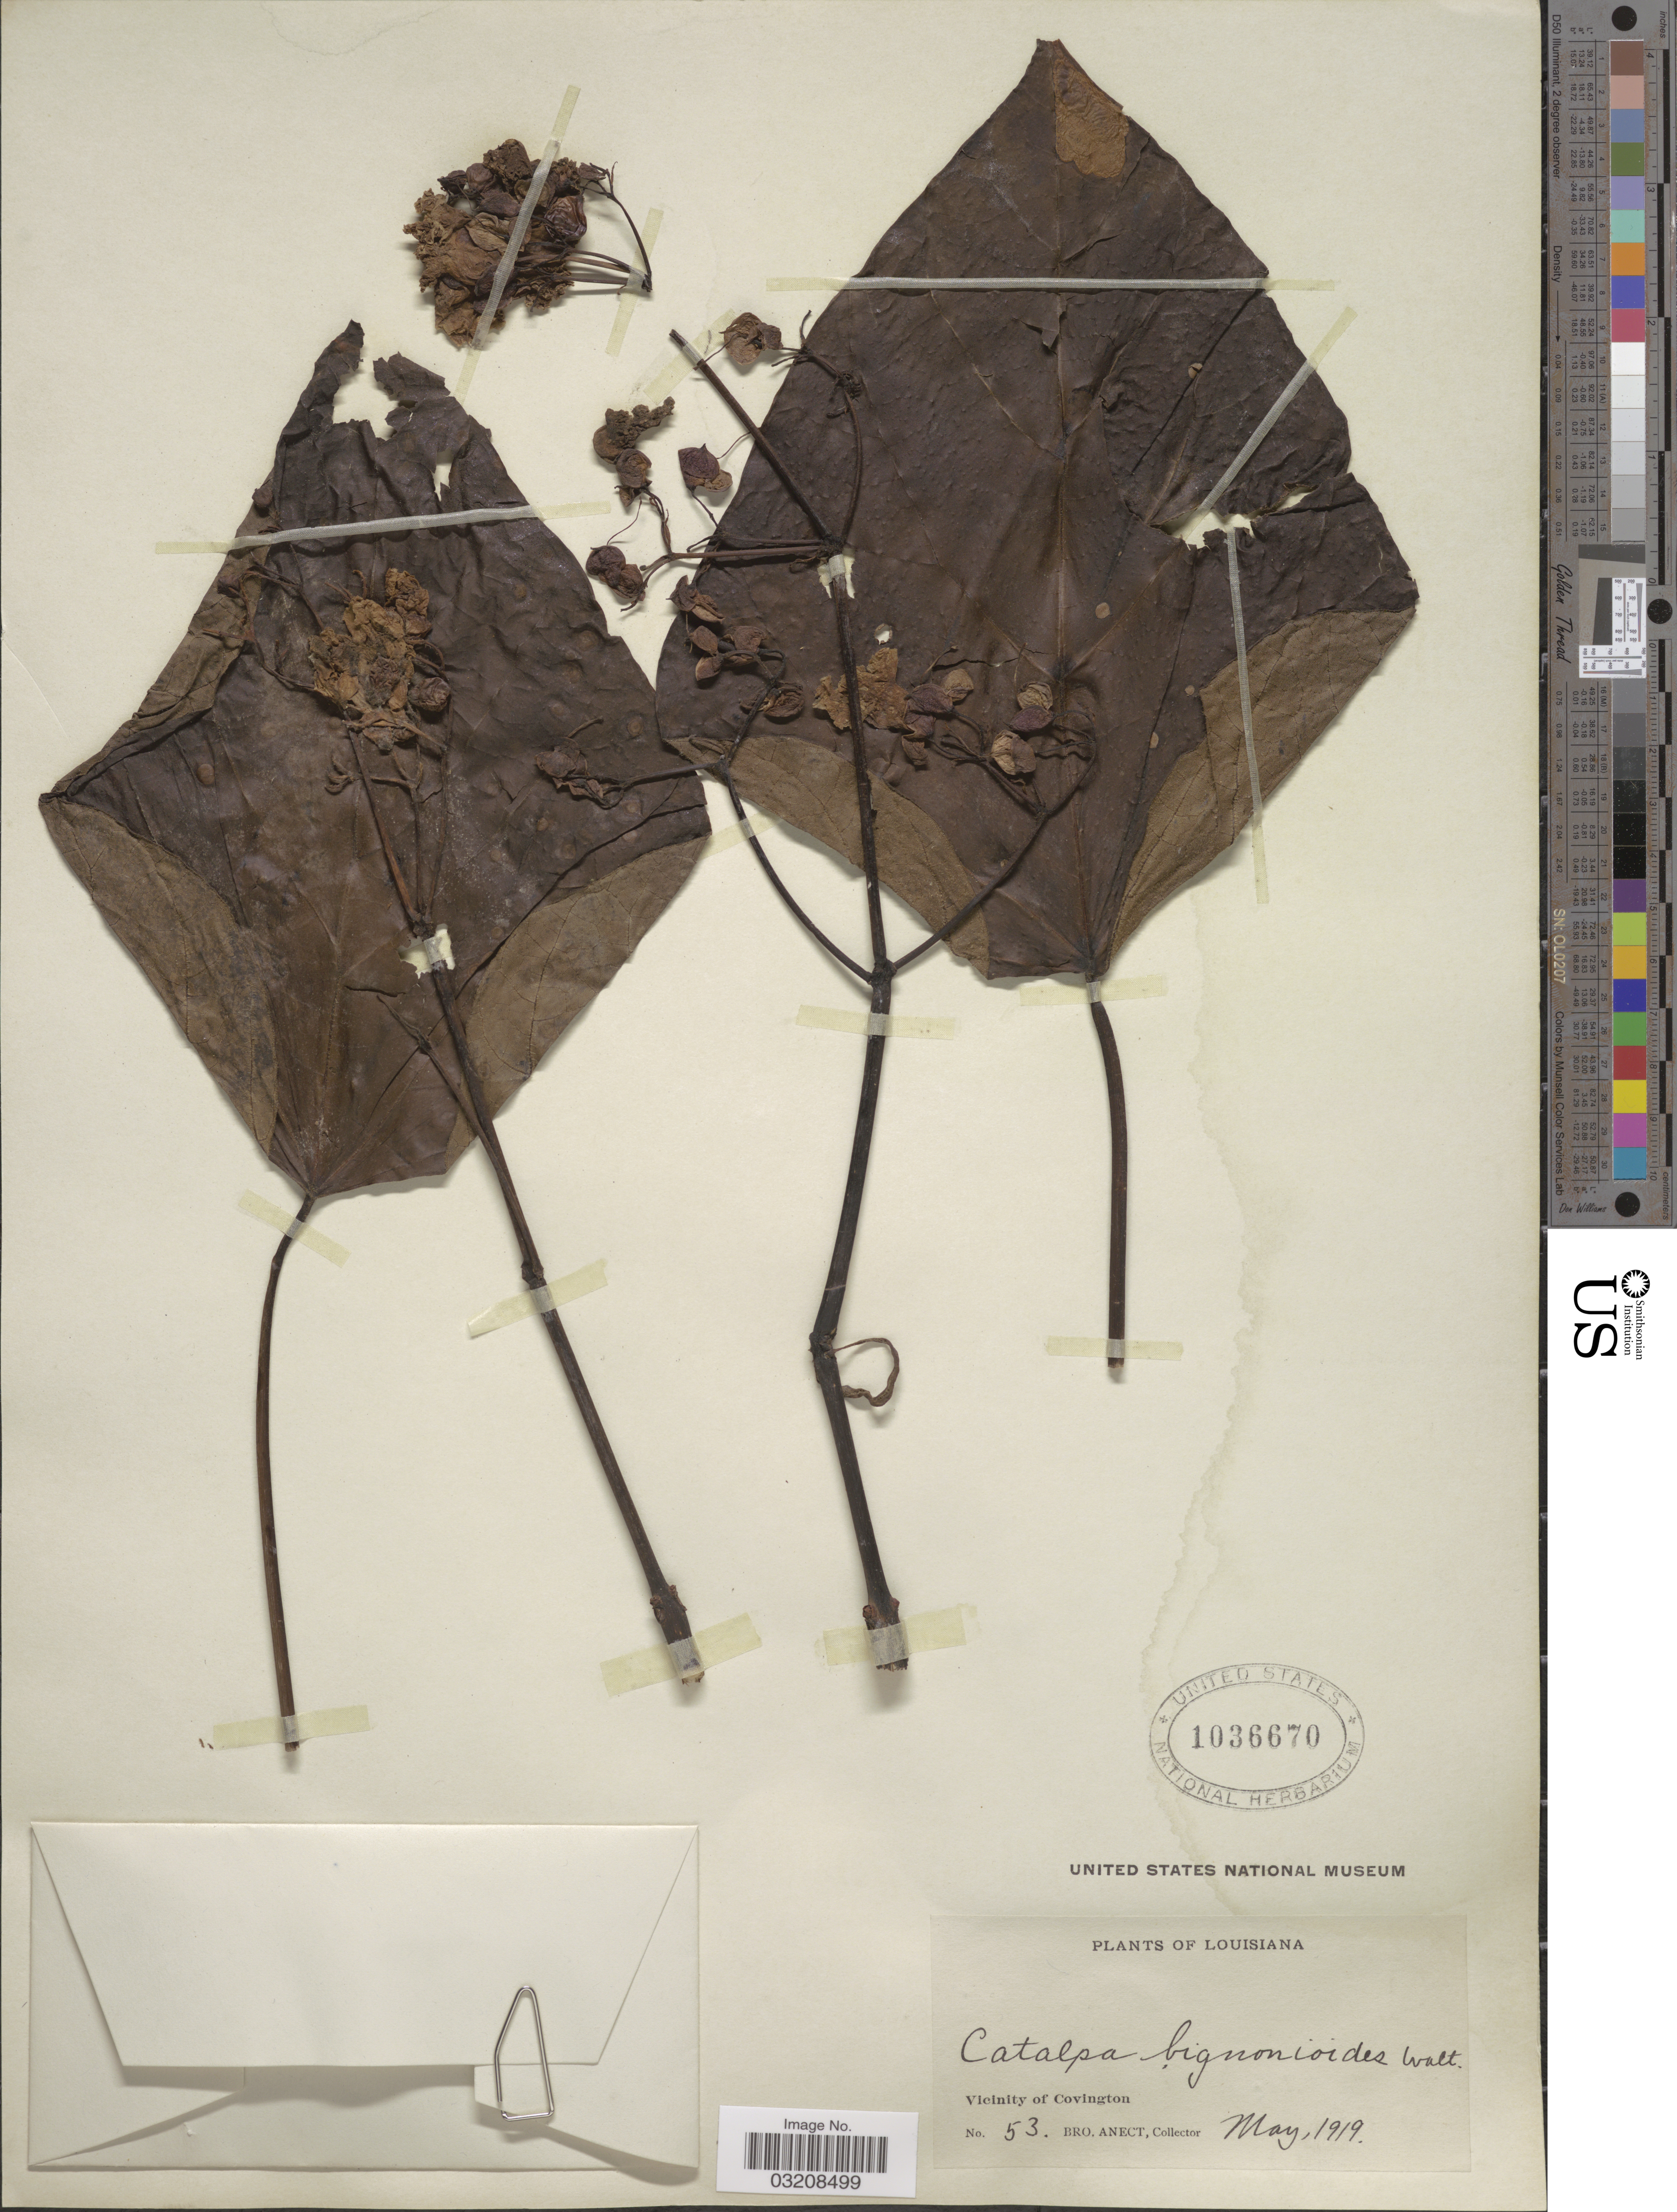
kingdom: Plantae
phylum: Tracheophyta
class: Magnoliopsida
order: Lamiales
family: Bignoniaceae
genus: Catalpa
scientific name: Catalpa bignonioides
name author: Walter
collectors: B. Anect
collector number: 53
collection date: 1919-05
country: United States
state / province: Louisiana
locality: Vicinity of Covington.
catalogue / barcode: US 1036670